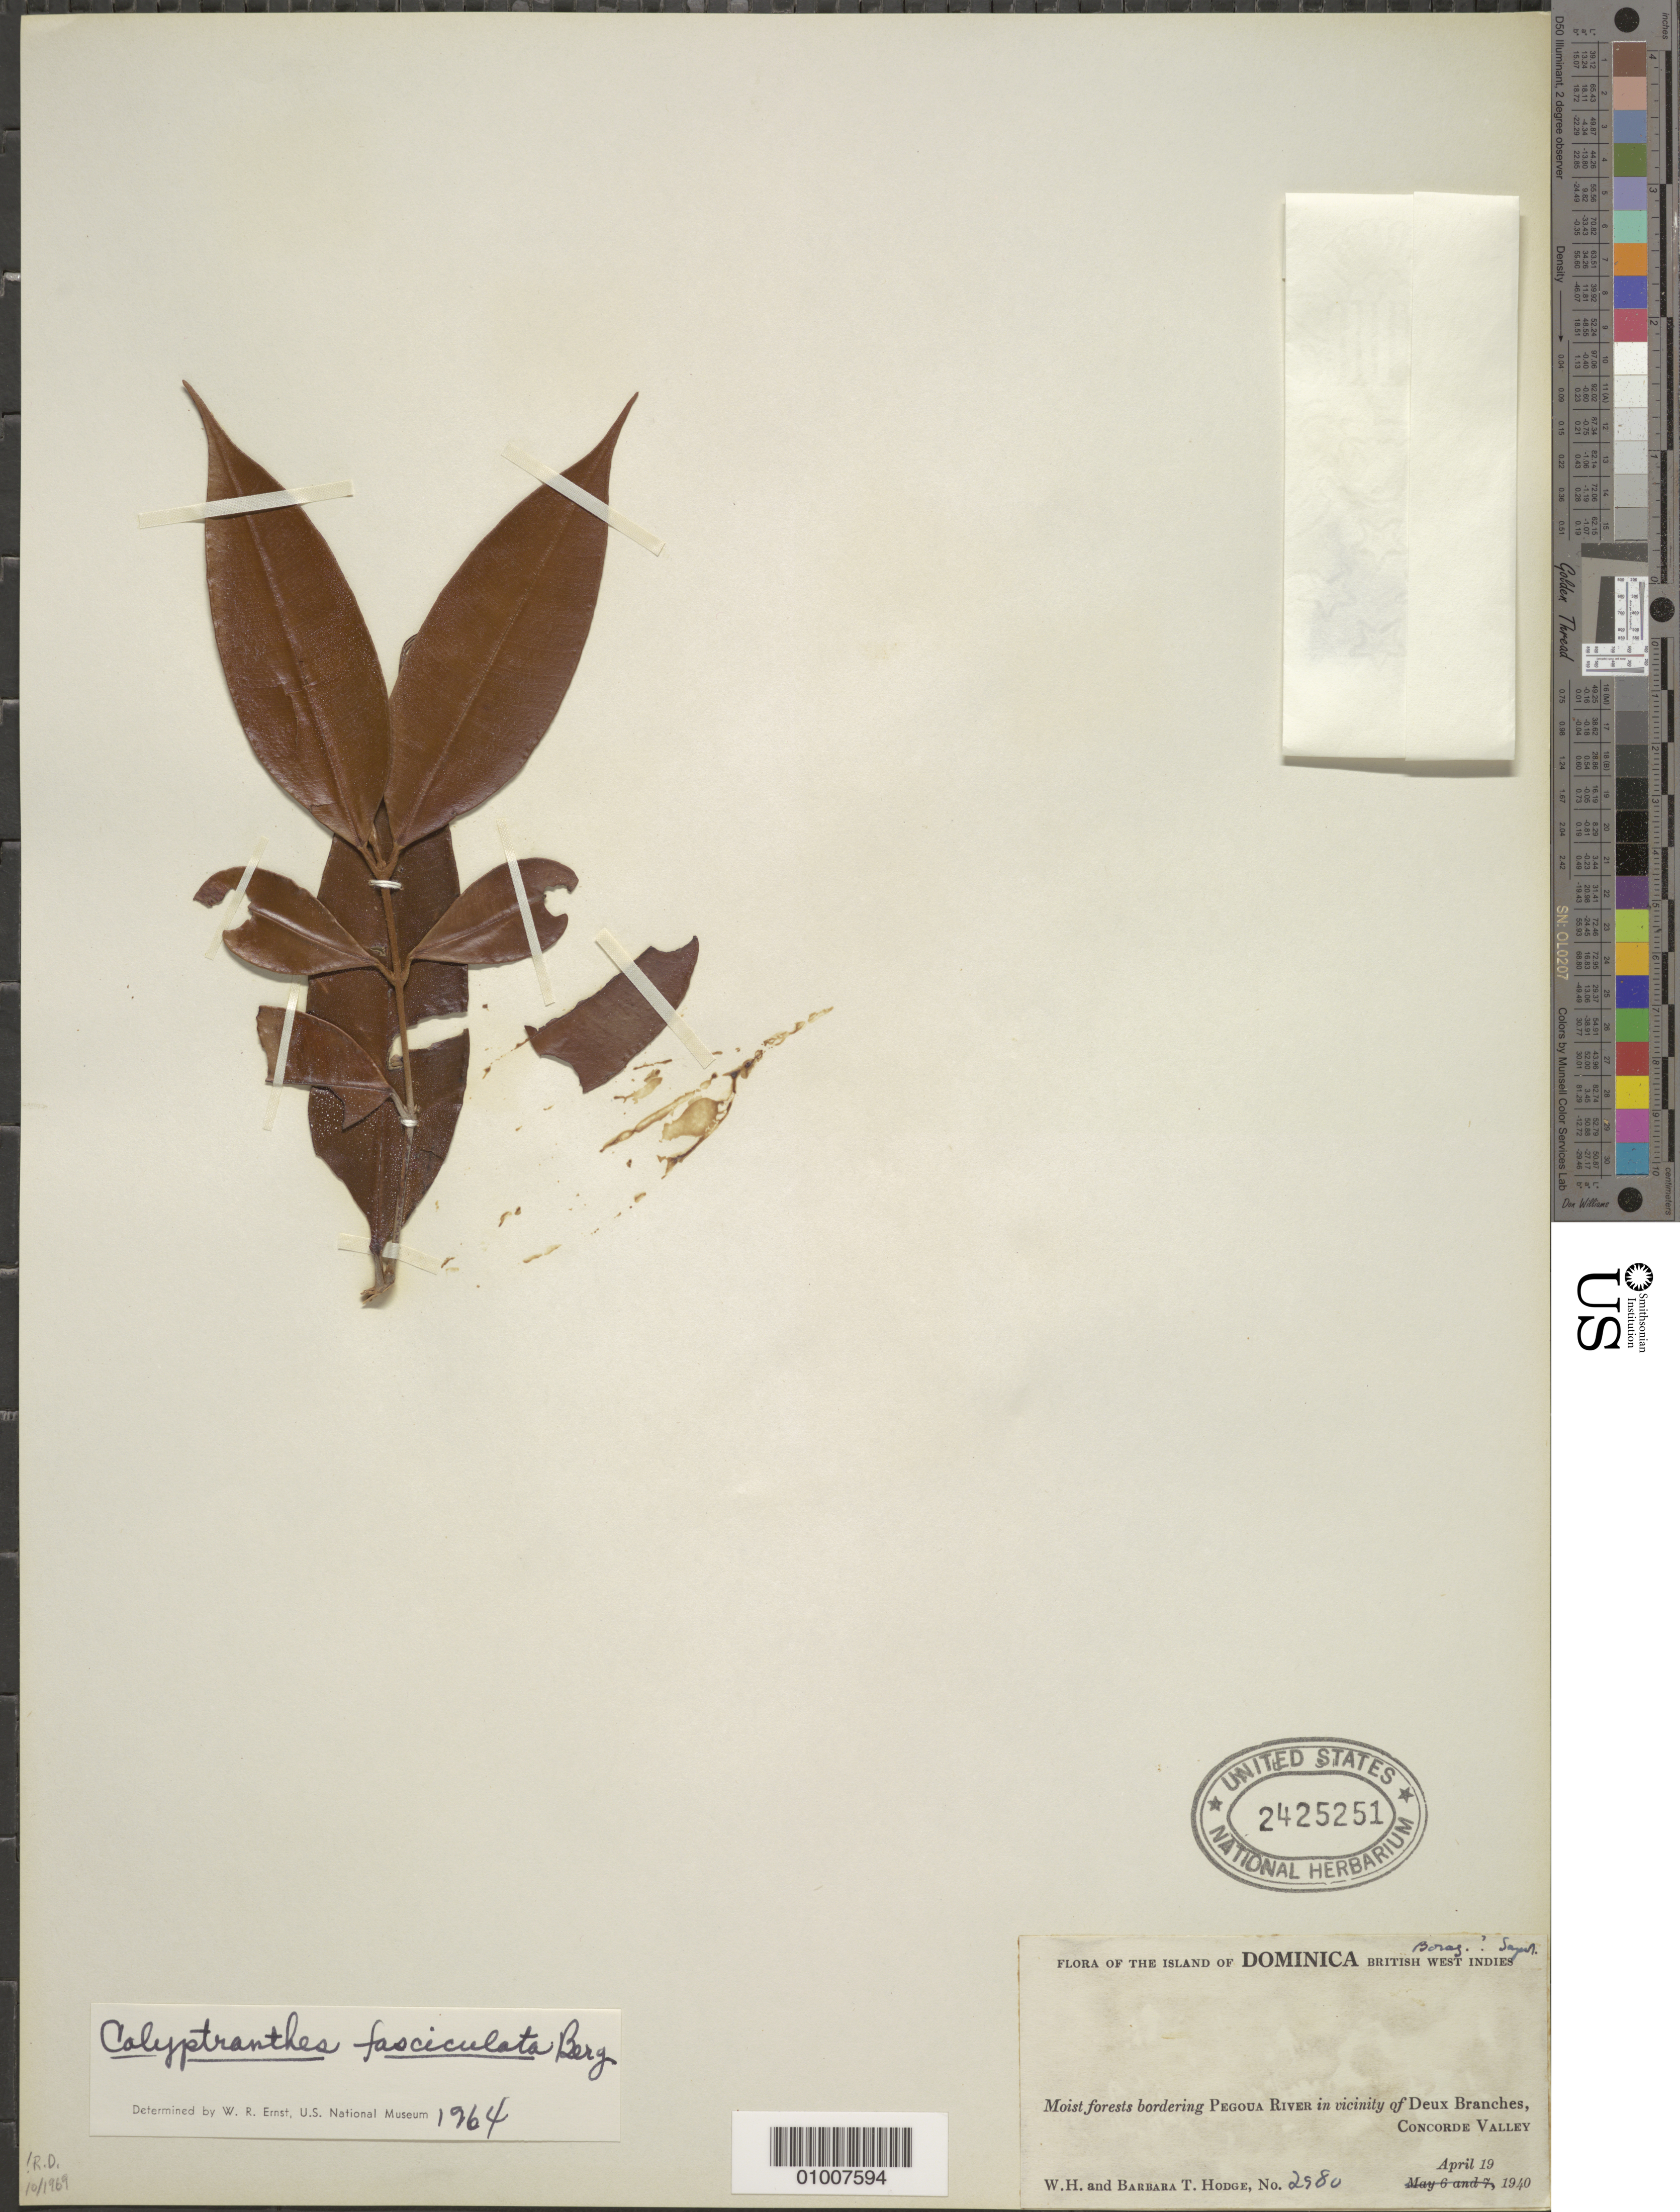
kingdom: Plantae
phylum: Tracheophyta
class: Magnoliopsida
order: Myrtales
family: Myrtaceae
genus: Myrcia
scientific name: Myrcia fasciculata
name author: (O. Berg) K. Campbell & K. Samra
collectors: W. Hodge & B. Hodge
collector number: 2980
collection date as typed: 19 Apr 1940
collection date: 1940-04-19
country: Dominica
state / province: St. George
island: Dominica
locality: Pegoua River in vicinity of Deux Branches, Concorde Valley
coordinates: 0 N, 0 E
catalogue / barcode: US 2425251